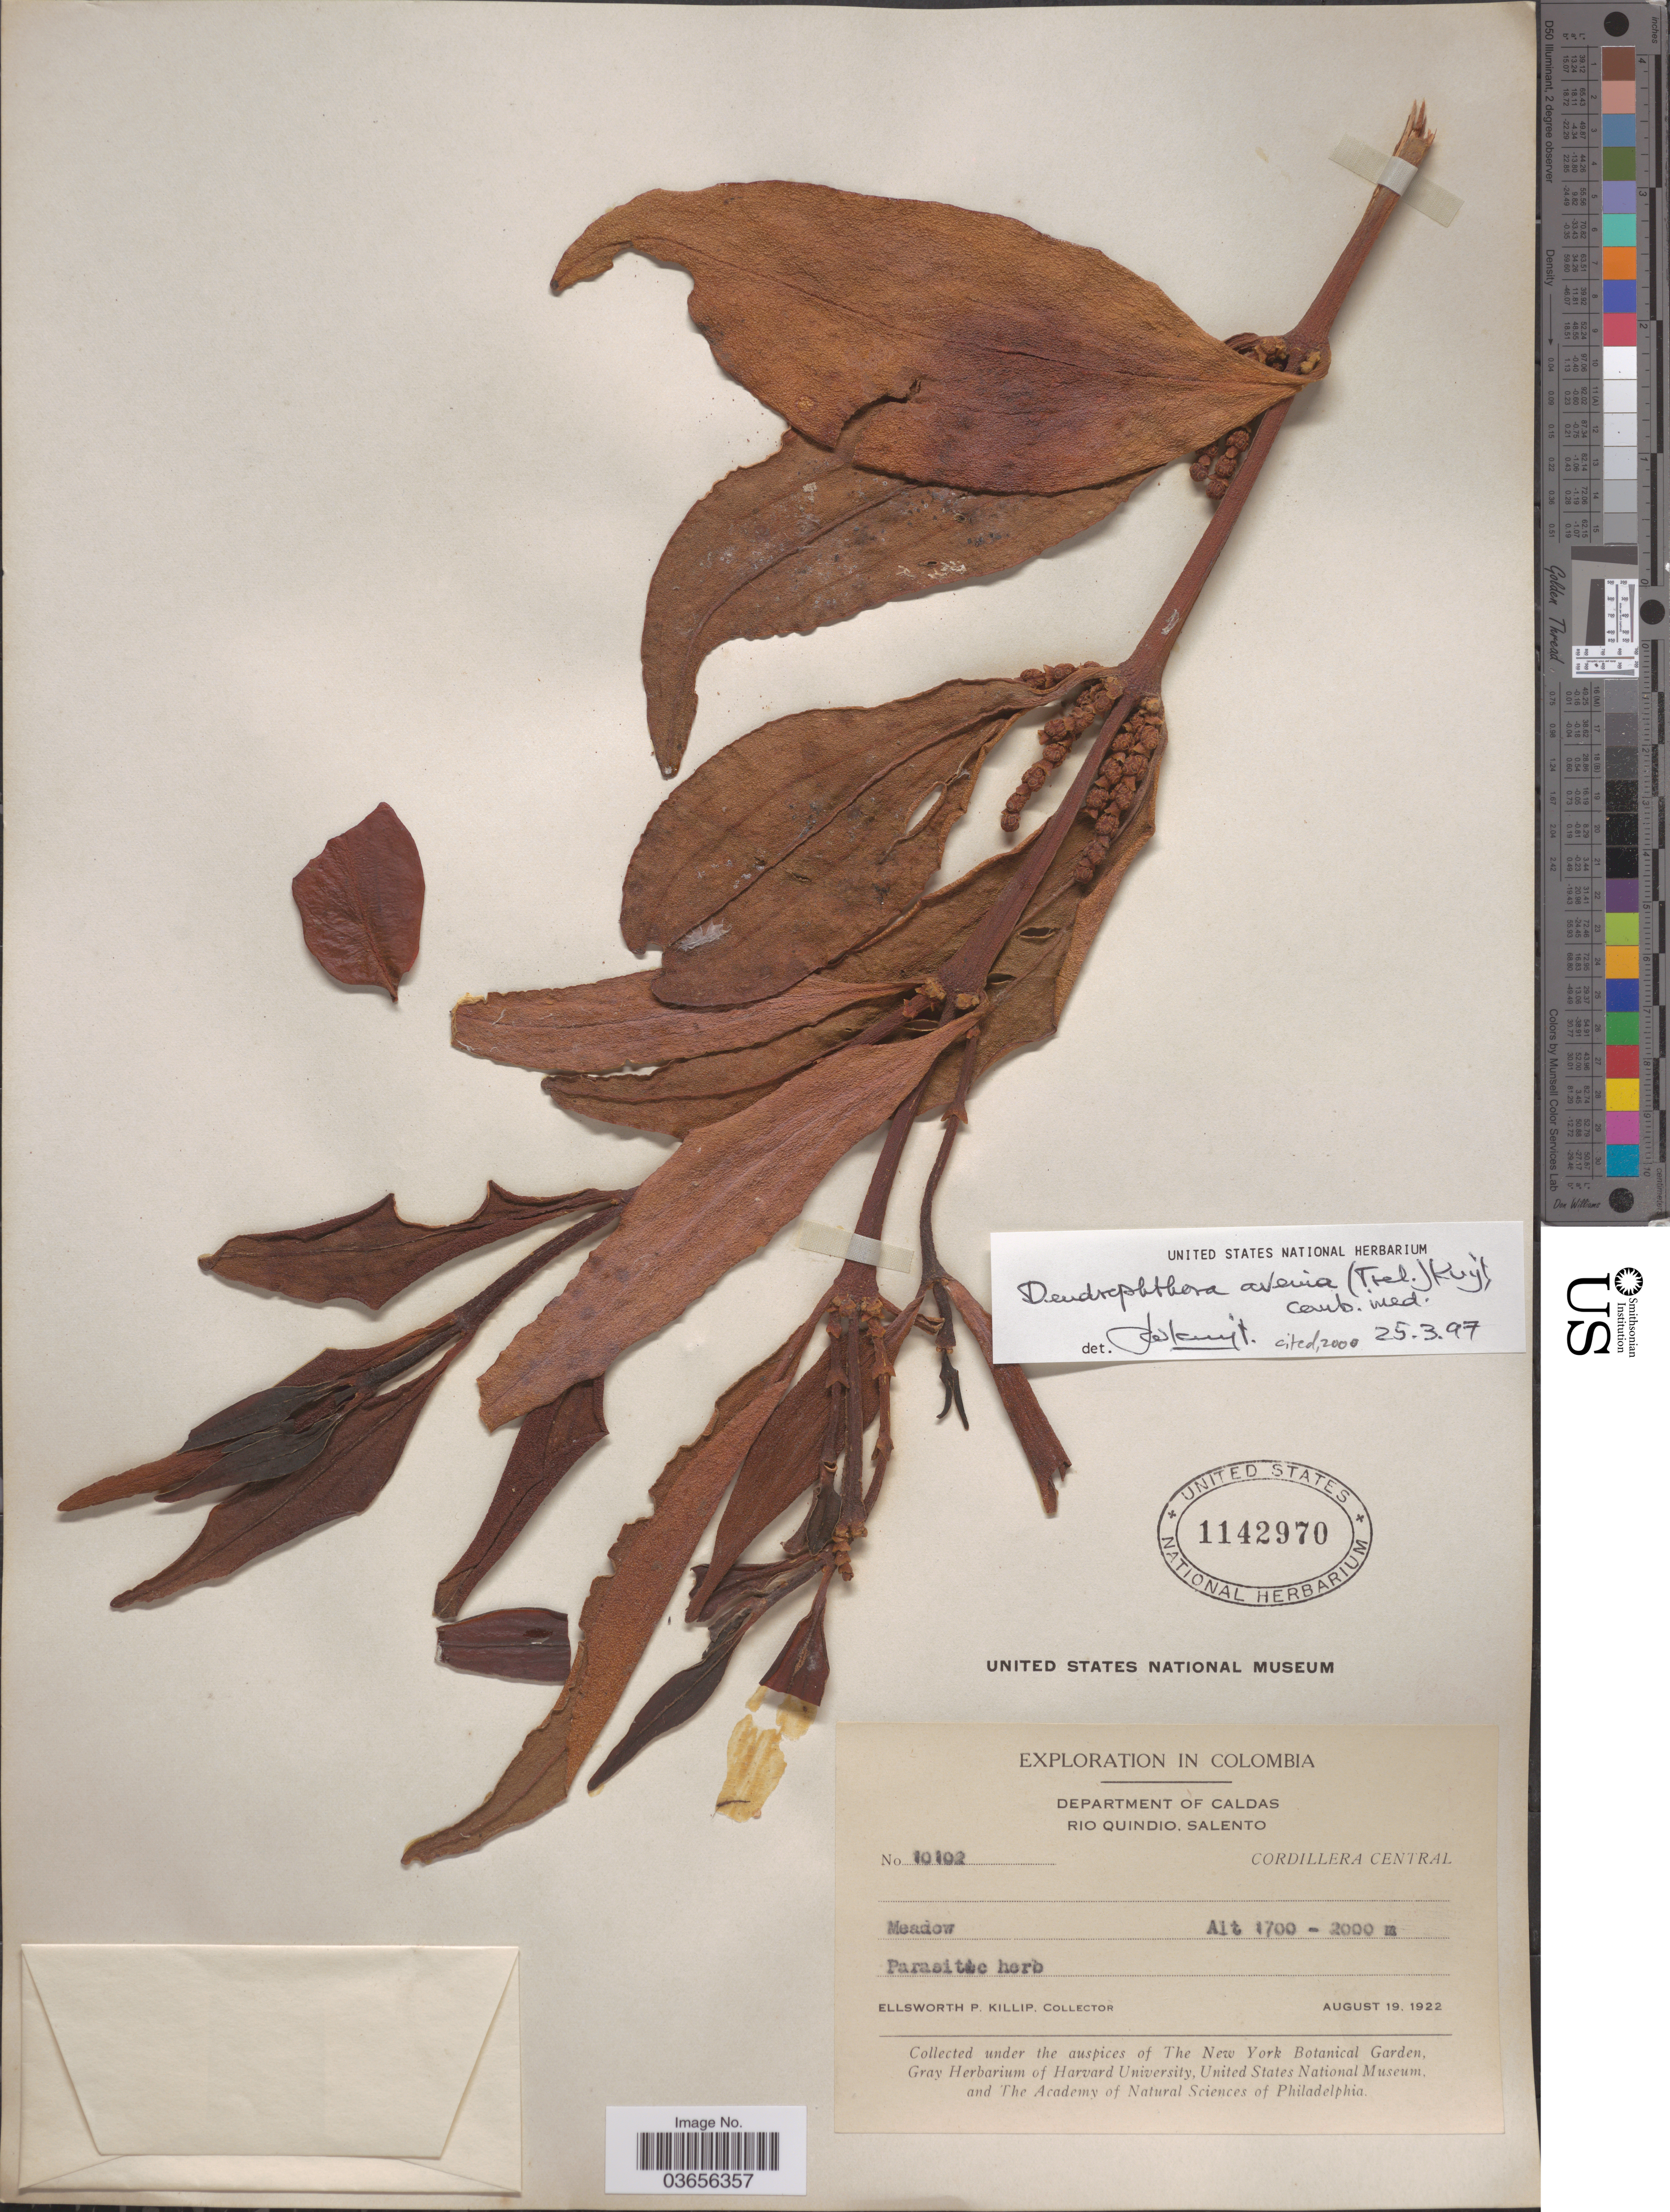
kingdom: Plantae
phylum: Tracheophyta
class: Magnoliopsida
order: Santalales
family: Viscaceae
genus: Dendrophthora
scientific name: Dendrophthora avenia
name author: (Trel.) Kuijt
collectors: E. P. Killip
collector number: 10102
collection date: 1922-08-19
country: Colombia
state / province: Caldas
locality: Department of Caldas. Rio Quindio, Salento, Cordillera Central.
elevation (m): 1700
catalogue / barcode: US 1142970